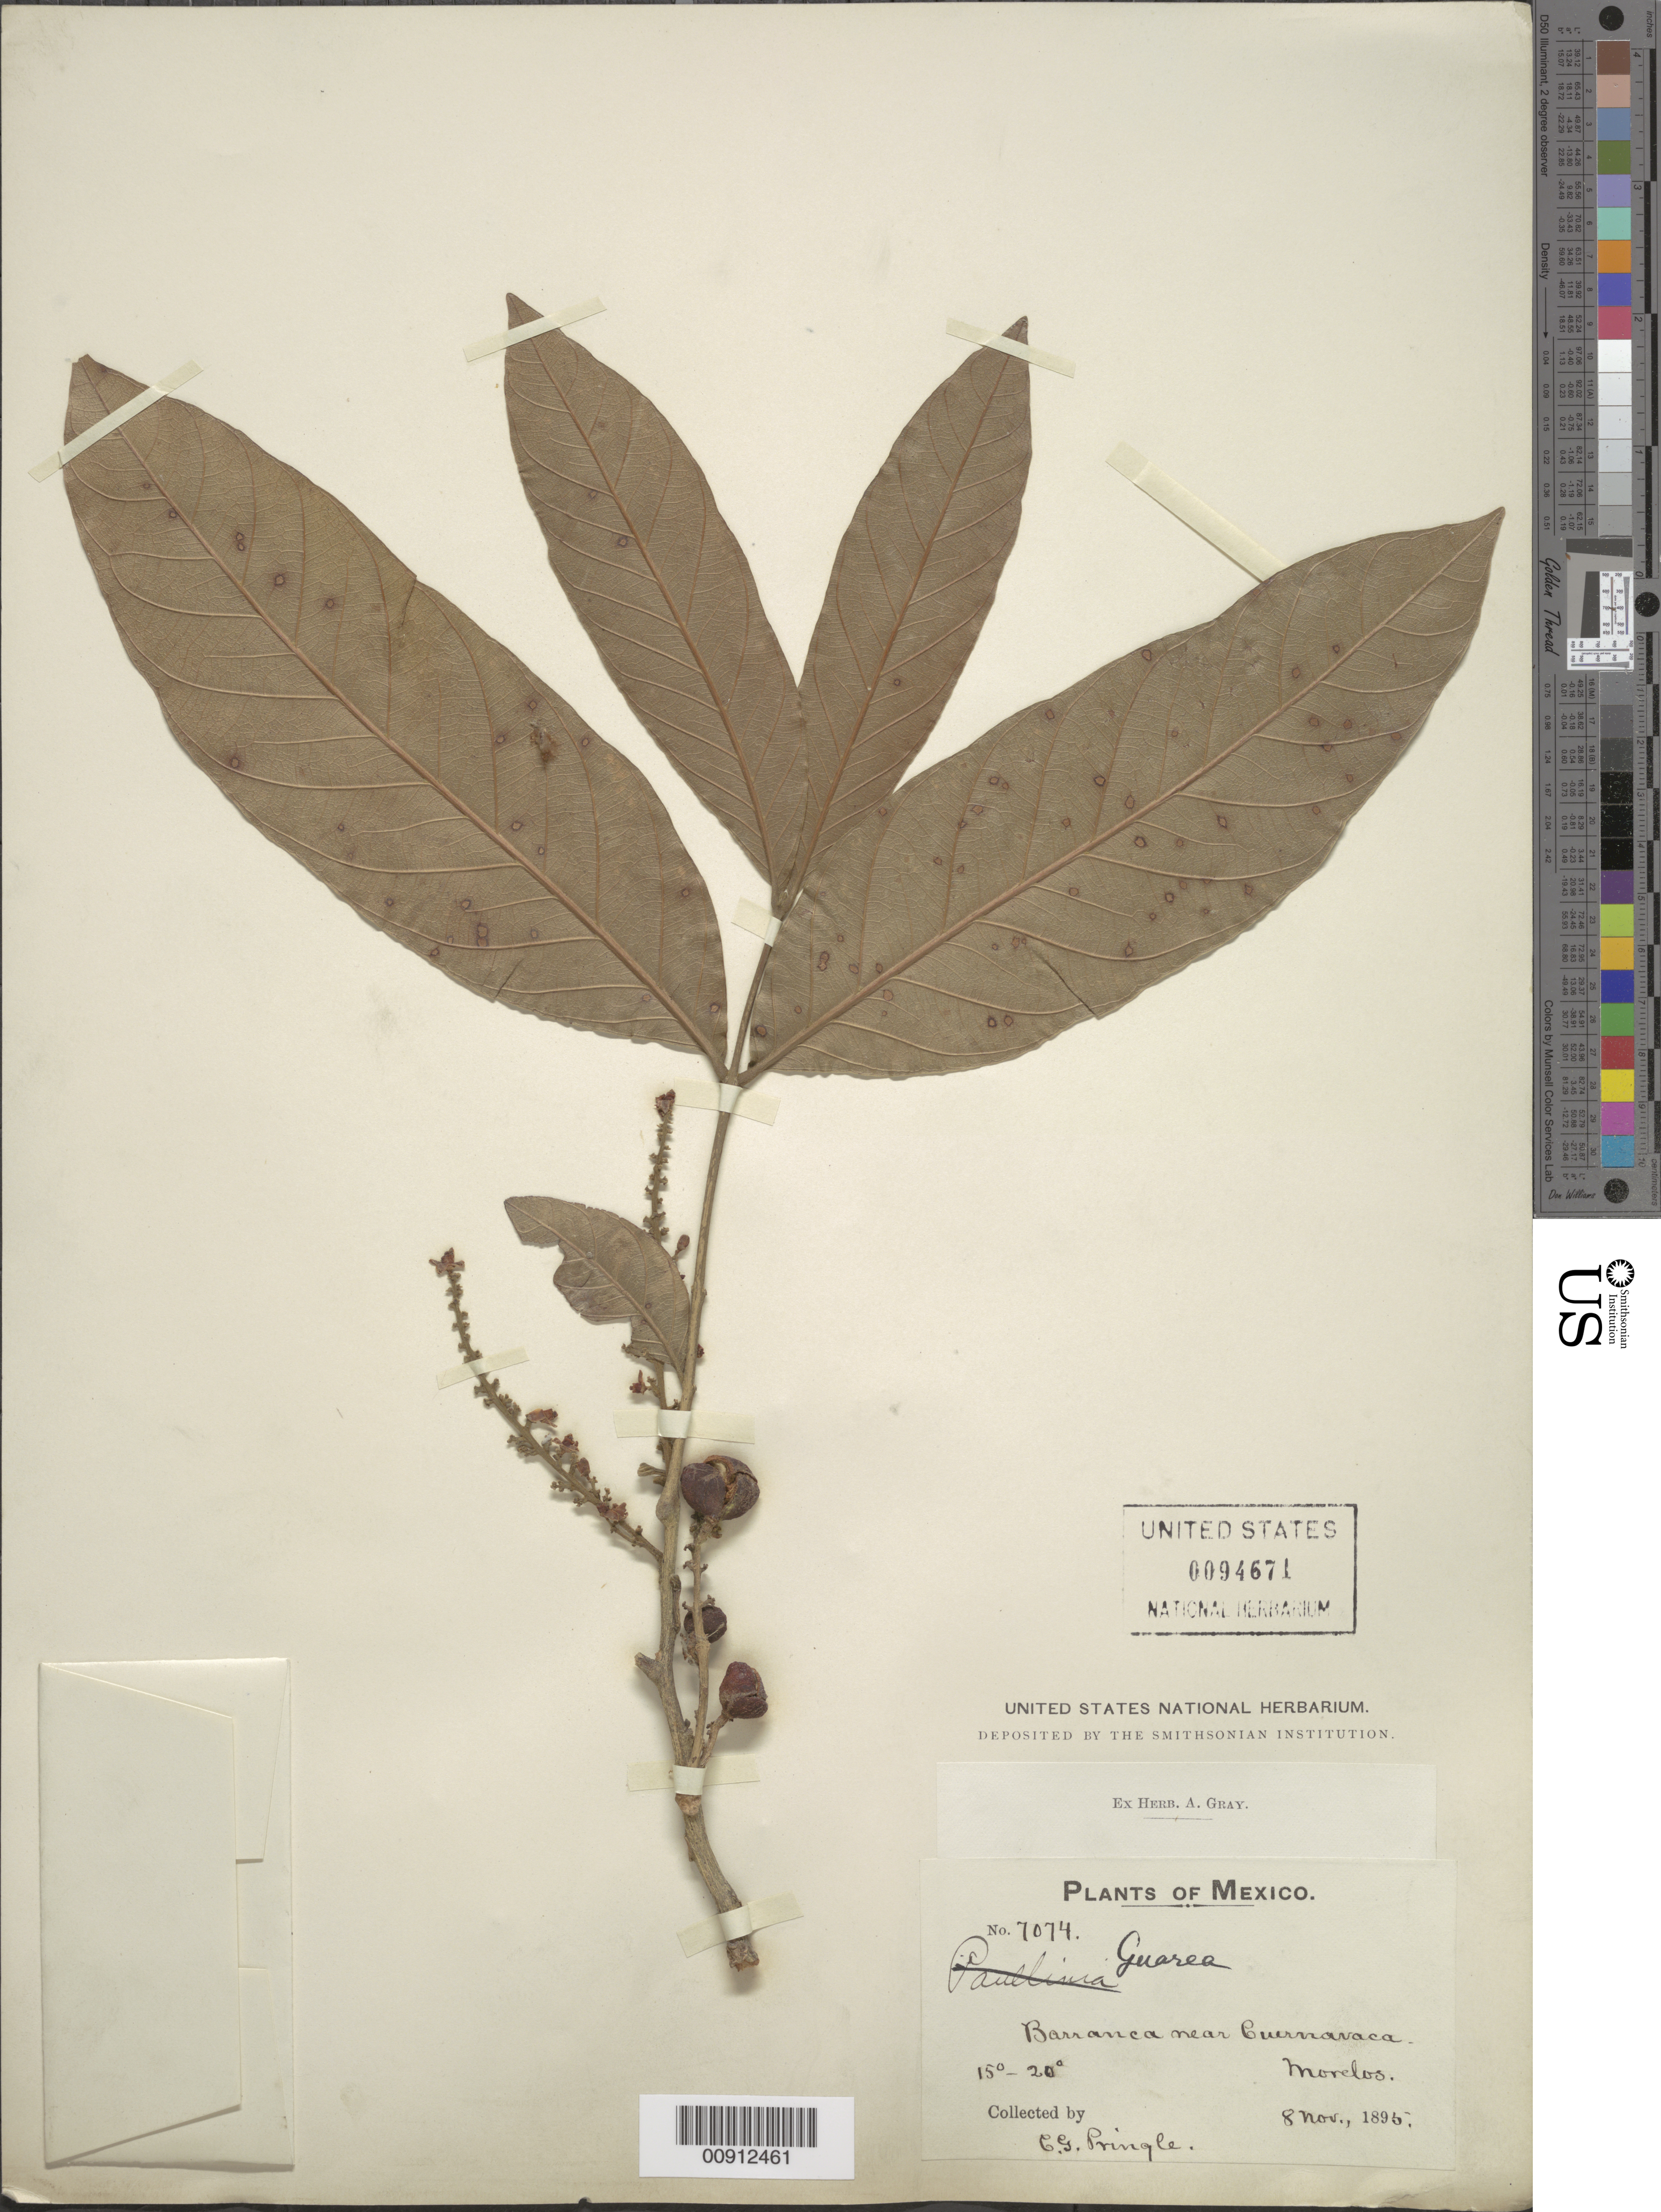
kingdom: Plantae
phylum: Tracheophyta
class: Magnoliopsida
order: Sapindales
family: Meliaceae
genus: Guarea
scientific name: Guarea sp.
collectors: C. G. Pringle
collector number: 7074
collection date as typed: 08 Nov 1895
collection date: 1895-11-08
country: Mexico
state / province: Morelos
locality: Barranca near Cuernavaca, Morelos.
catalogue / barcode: US 94671